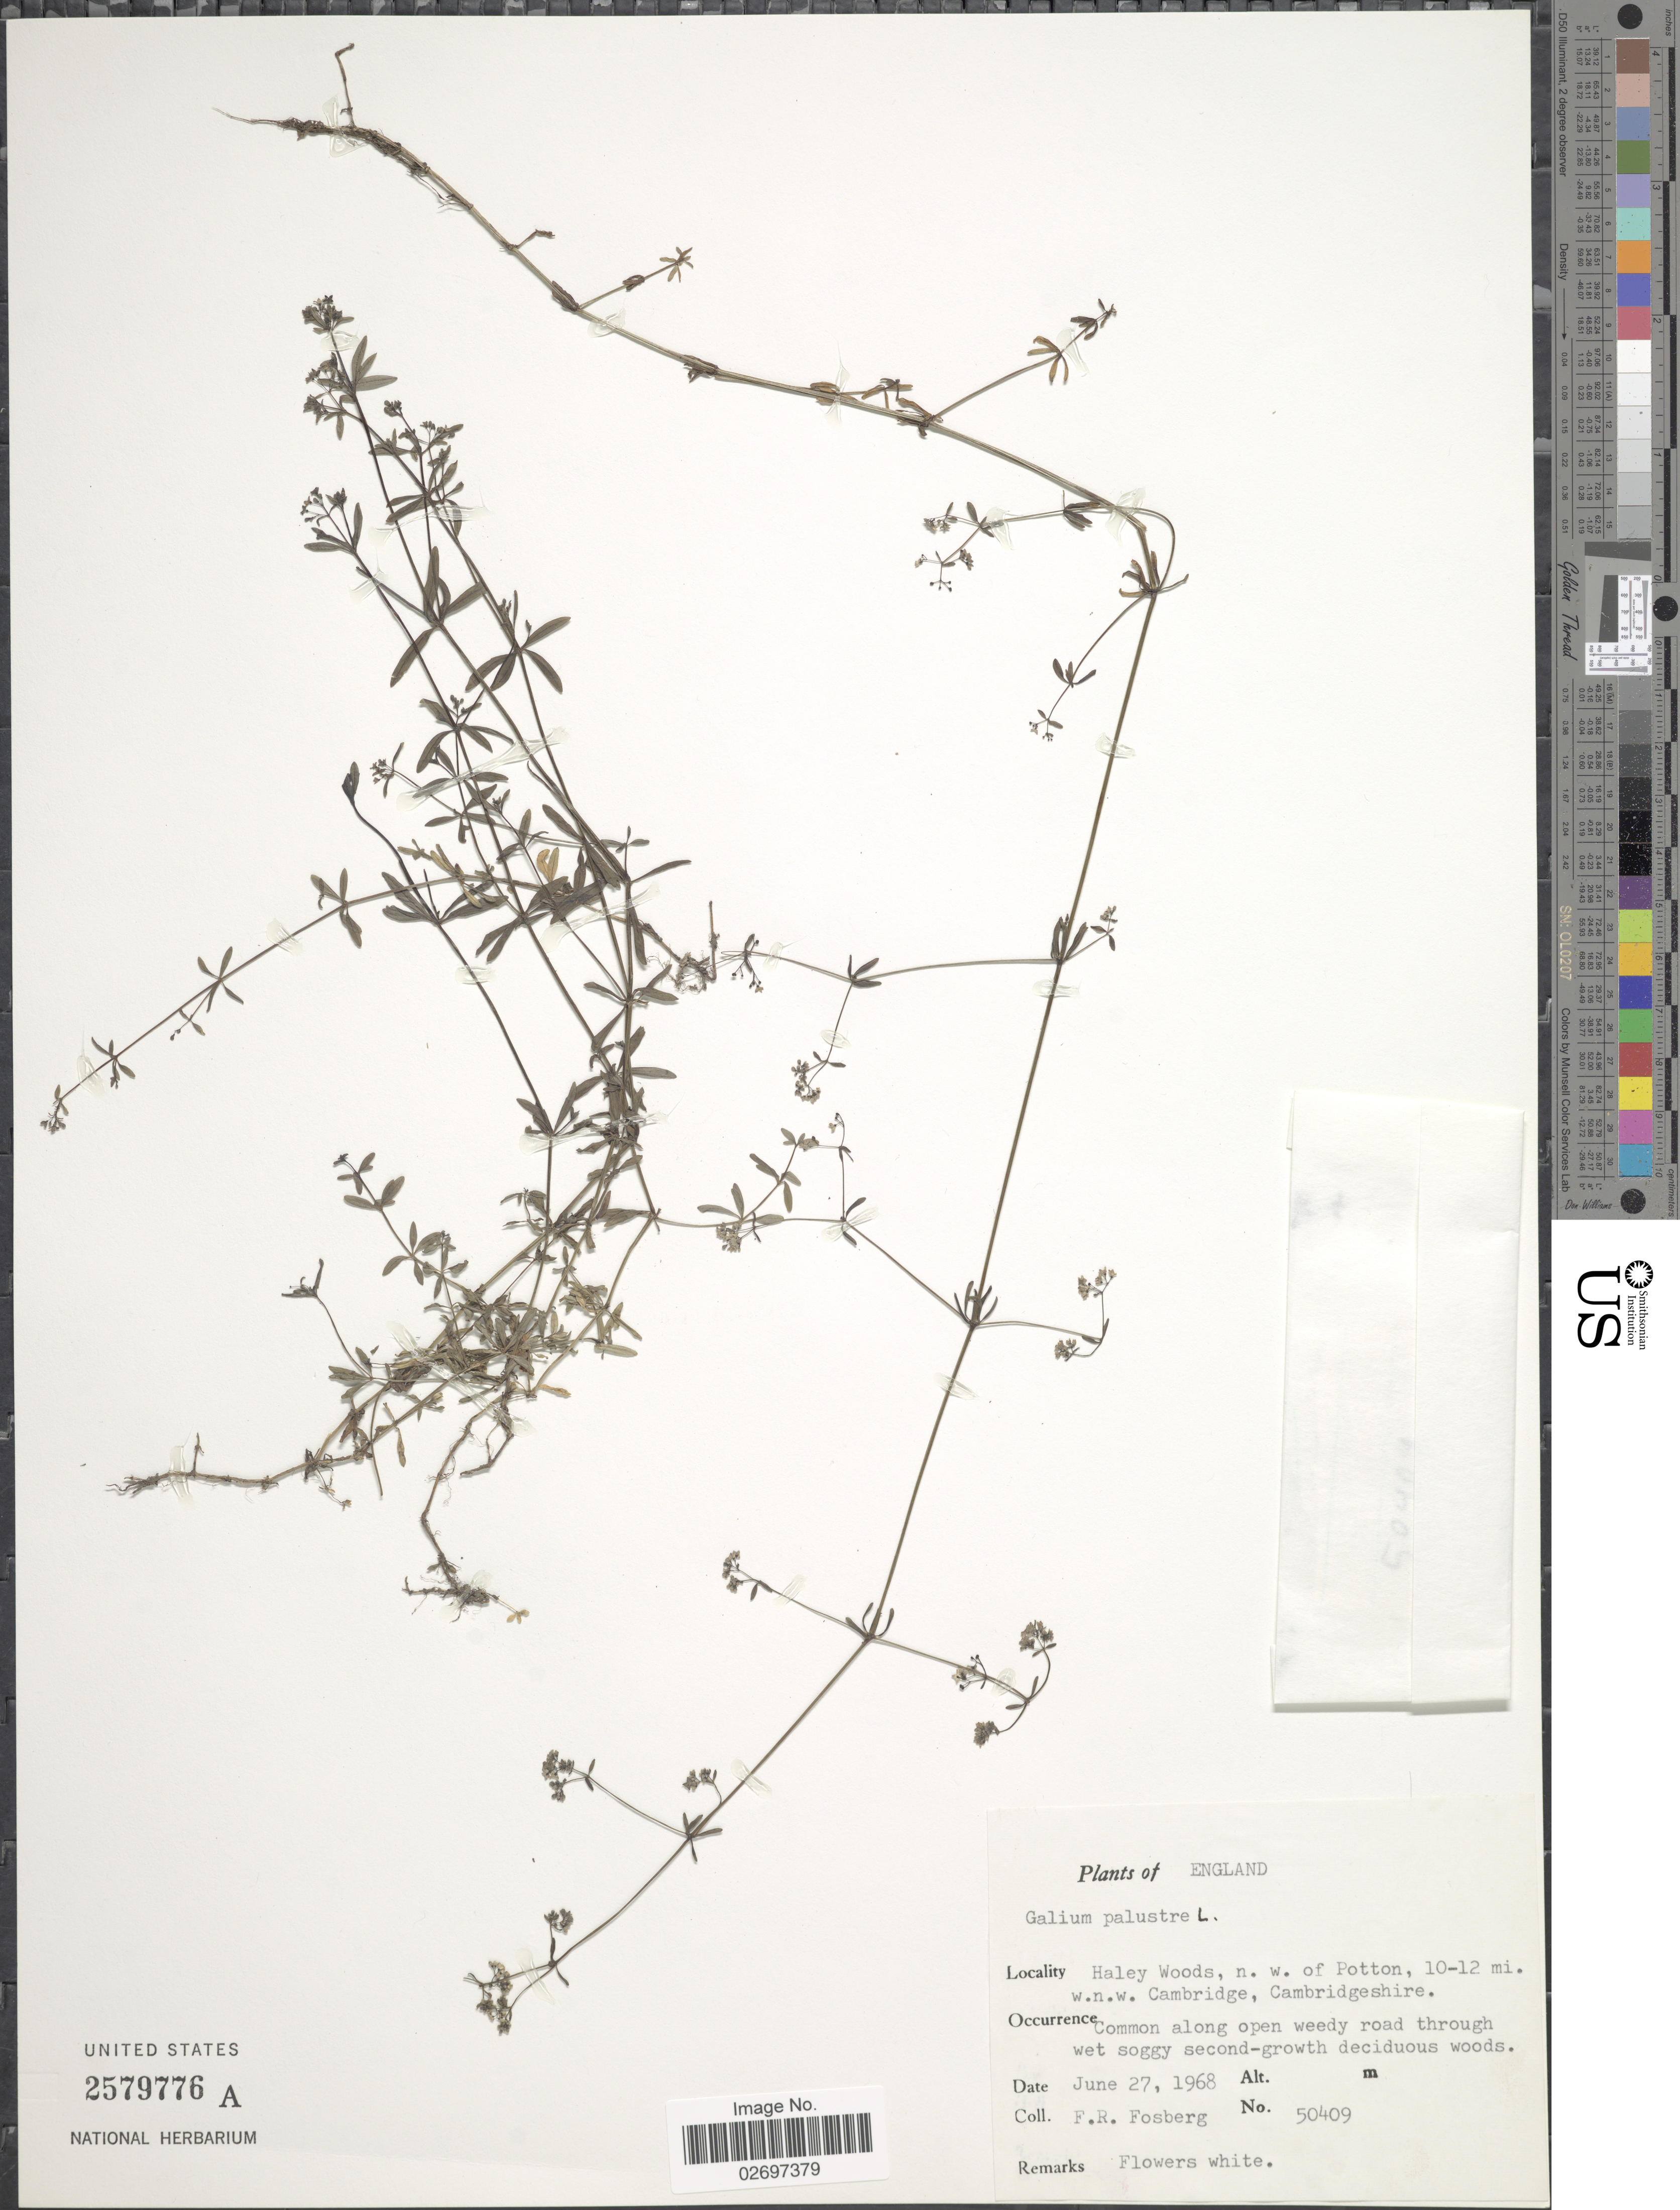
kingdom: Plantae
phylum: Tracheophyta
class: Magnoliopsida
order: Gentianales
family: Rubiaceae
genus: Galium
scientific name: Galium palustre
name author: L.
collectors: F. R. Fosberg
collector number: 50409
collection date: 1968-06-27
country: United Kingdom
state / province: England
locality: Haley Woods, n. w. of Potton, 10-12 mi. w.n.w. Cambridge, Cambridgeshire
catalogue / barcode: US 2579776A